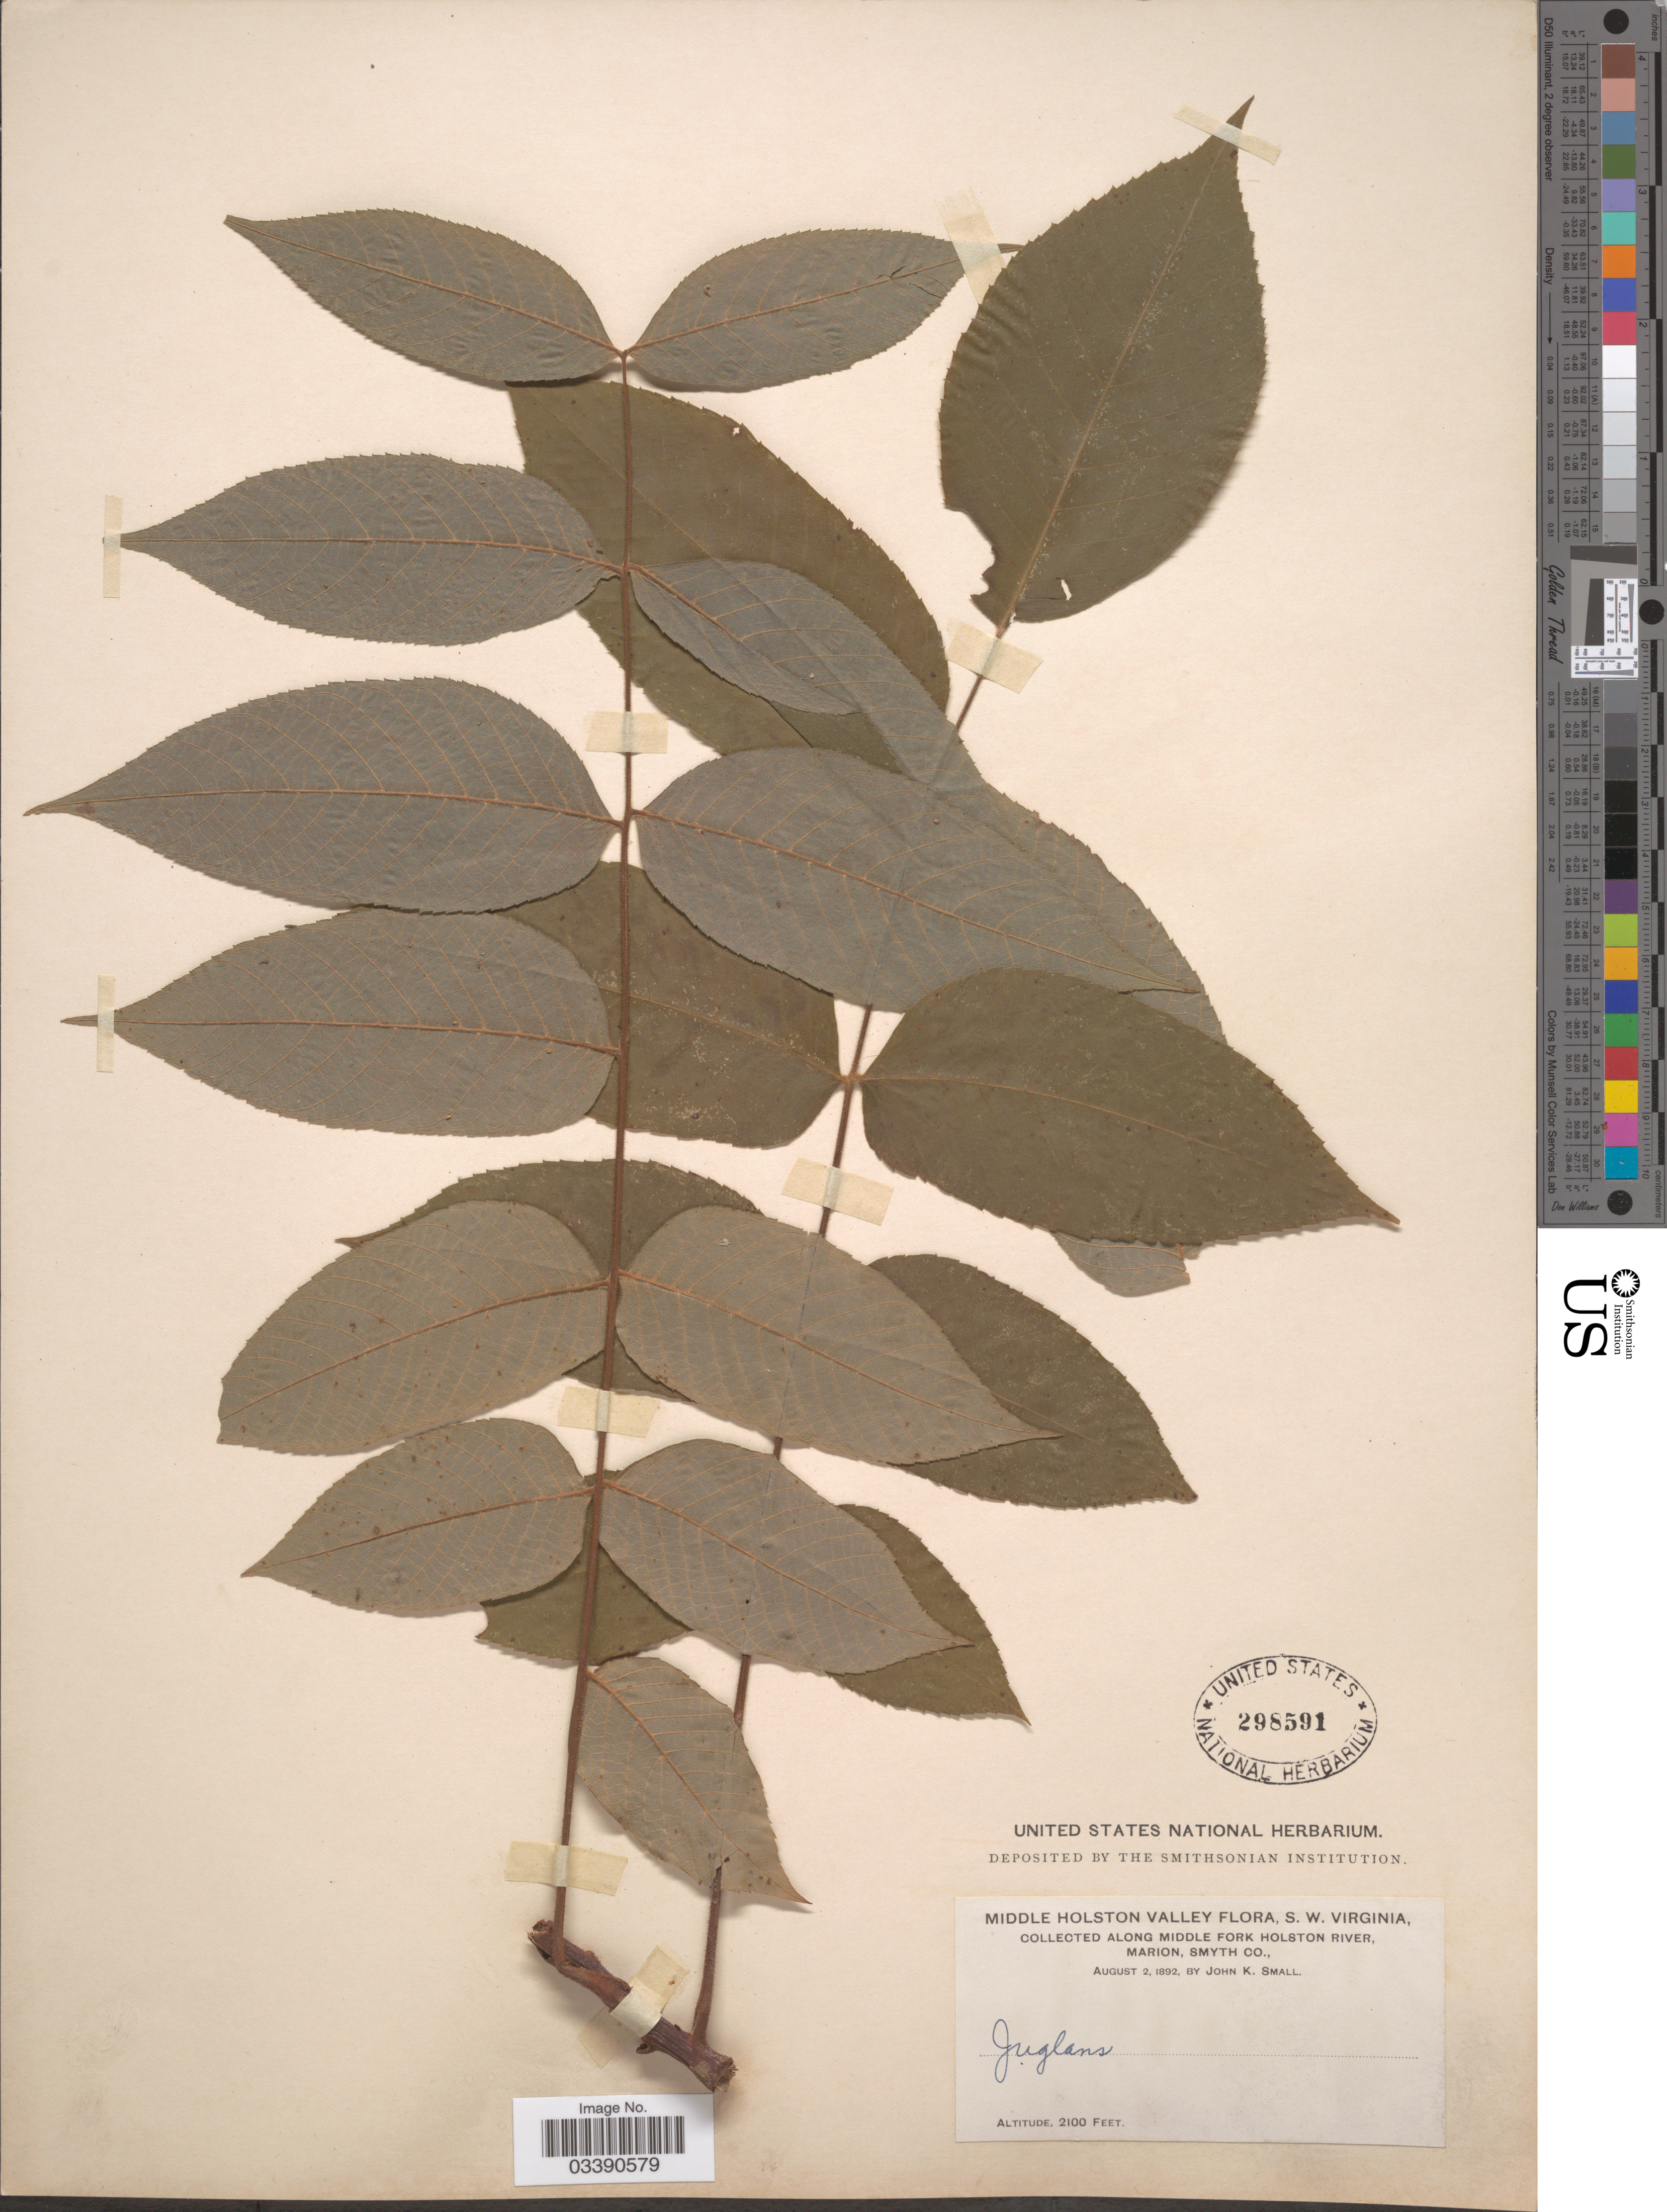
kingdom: Plantae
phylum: Tracheophyta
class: Magnoliopsida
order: Fagales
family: Juglandaceae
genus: Juglans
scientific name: Juglans cinerea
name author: L.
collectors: J. K. Small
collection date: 1892-08-02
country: United States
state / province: Virginia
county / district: Smyth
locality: Middle Holston Valley. S. W. Virginia. Along Middle Fork Holston River, Marion, Smyth Co.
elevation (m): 640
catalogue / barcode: US 298591